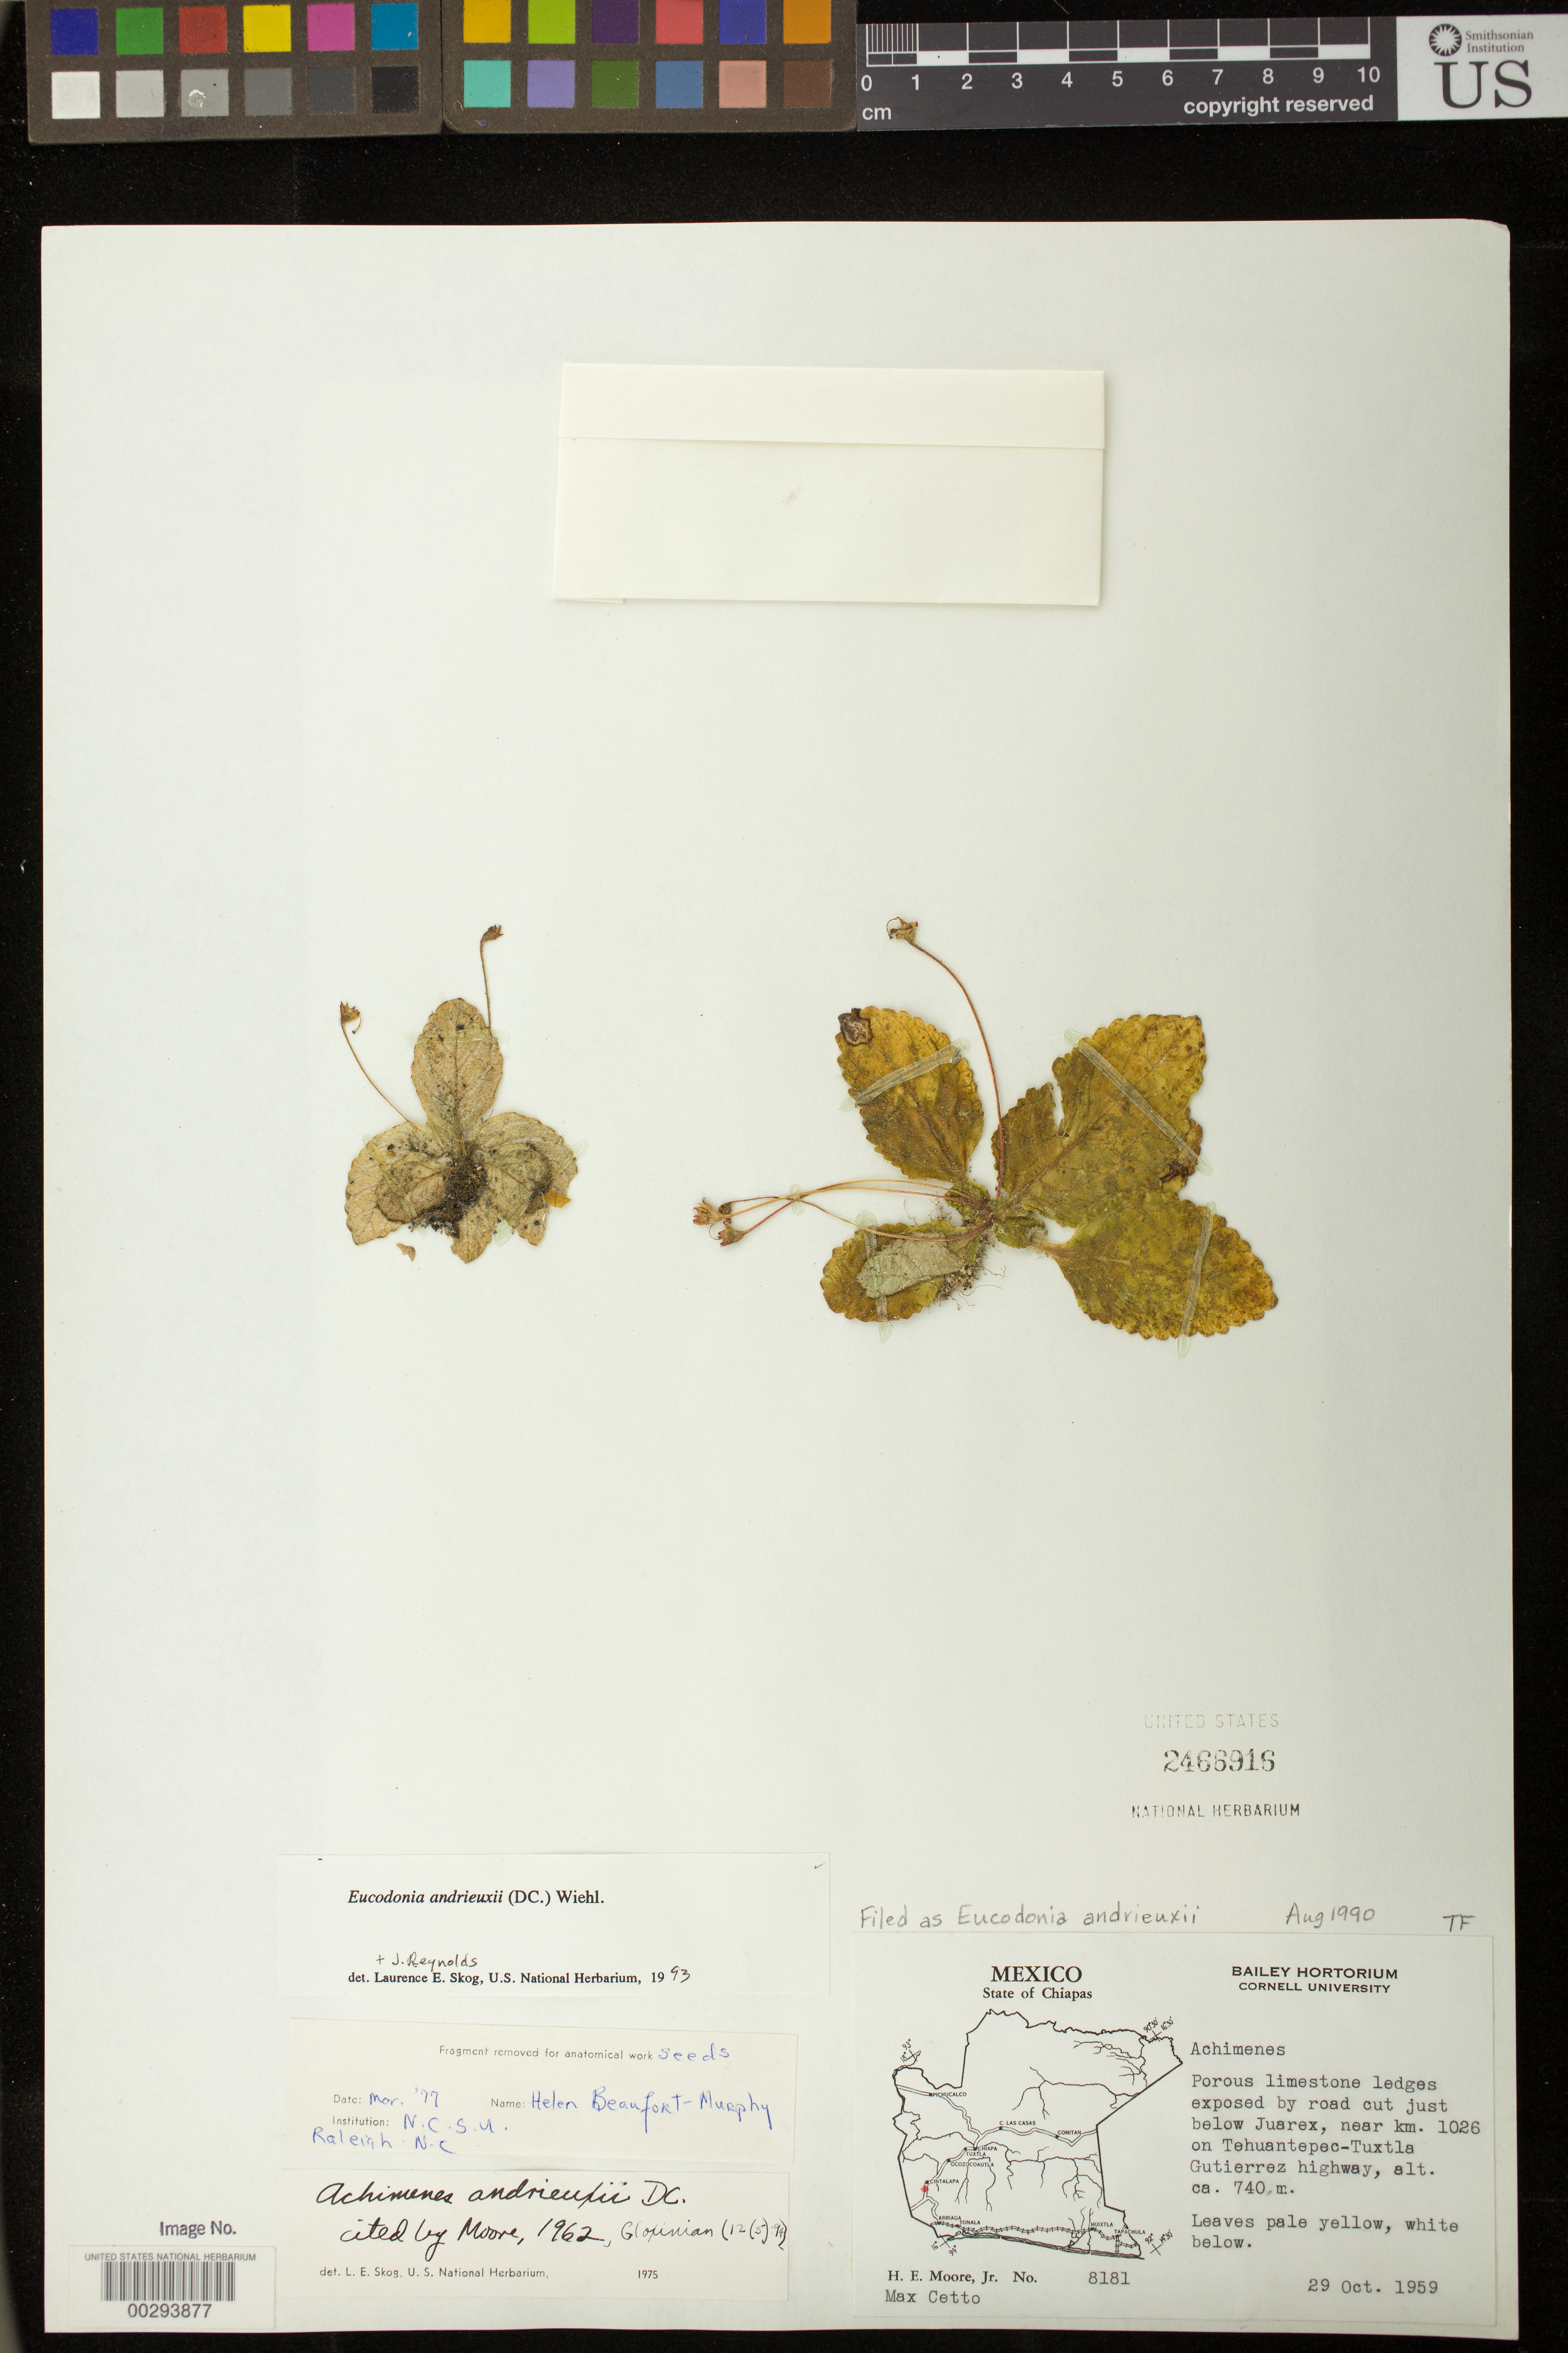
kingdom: Plantae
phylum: Tracheophyta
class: Magnoliopsida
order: Lamiales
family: Gesneriaceae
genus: Eucodonia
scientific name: Eucodonia andrieuxii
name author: (DC.) Wiehler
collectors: H. E. Moore & M. Cetto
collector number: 8181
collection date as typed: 29 Oct 1959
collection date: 1959-10-29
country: Mexico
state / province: Chiapas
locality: Road cut just below Juarex, near km 1026 on Tehuantepec-Tuxtla Gutierrez highway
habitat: Porous limestone ledges exposed by road cut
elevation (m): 740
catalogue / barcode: US 2466916